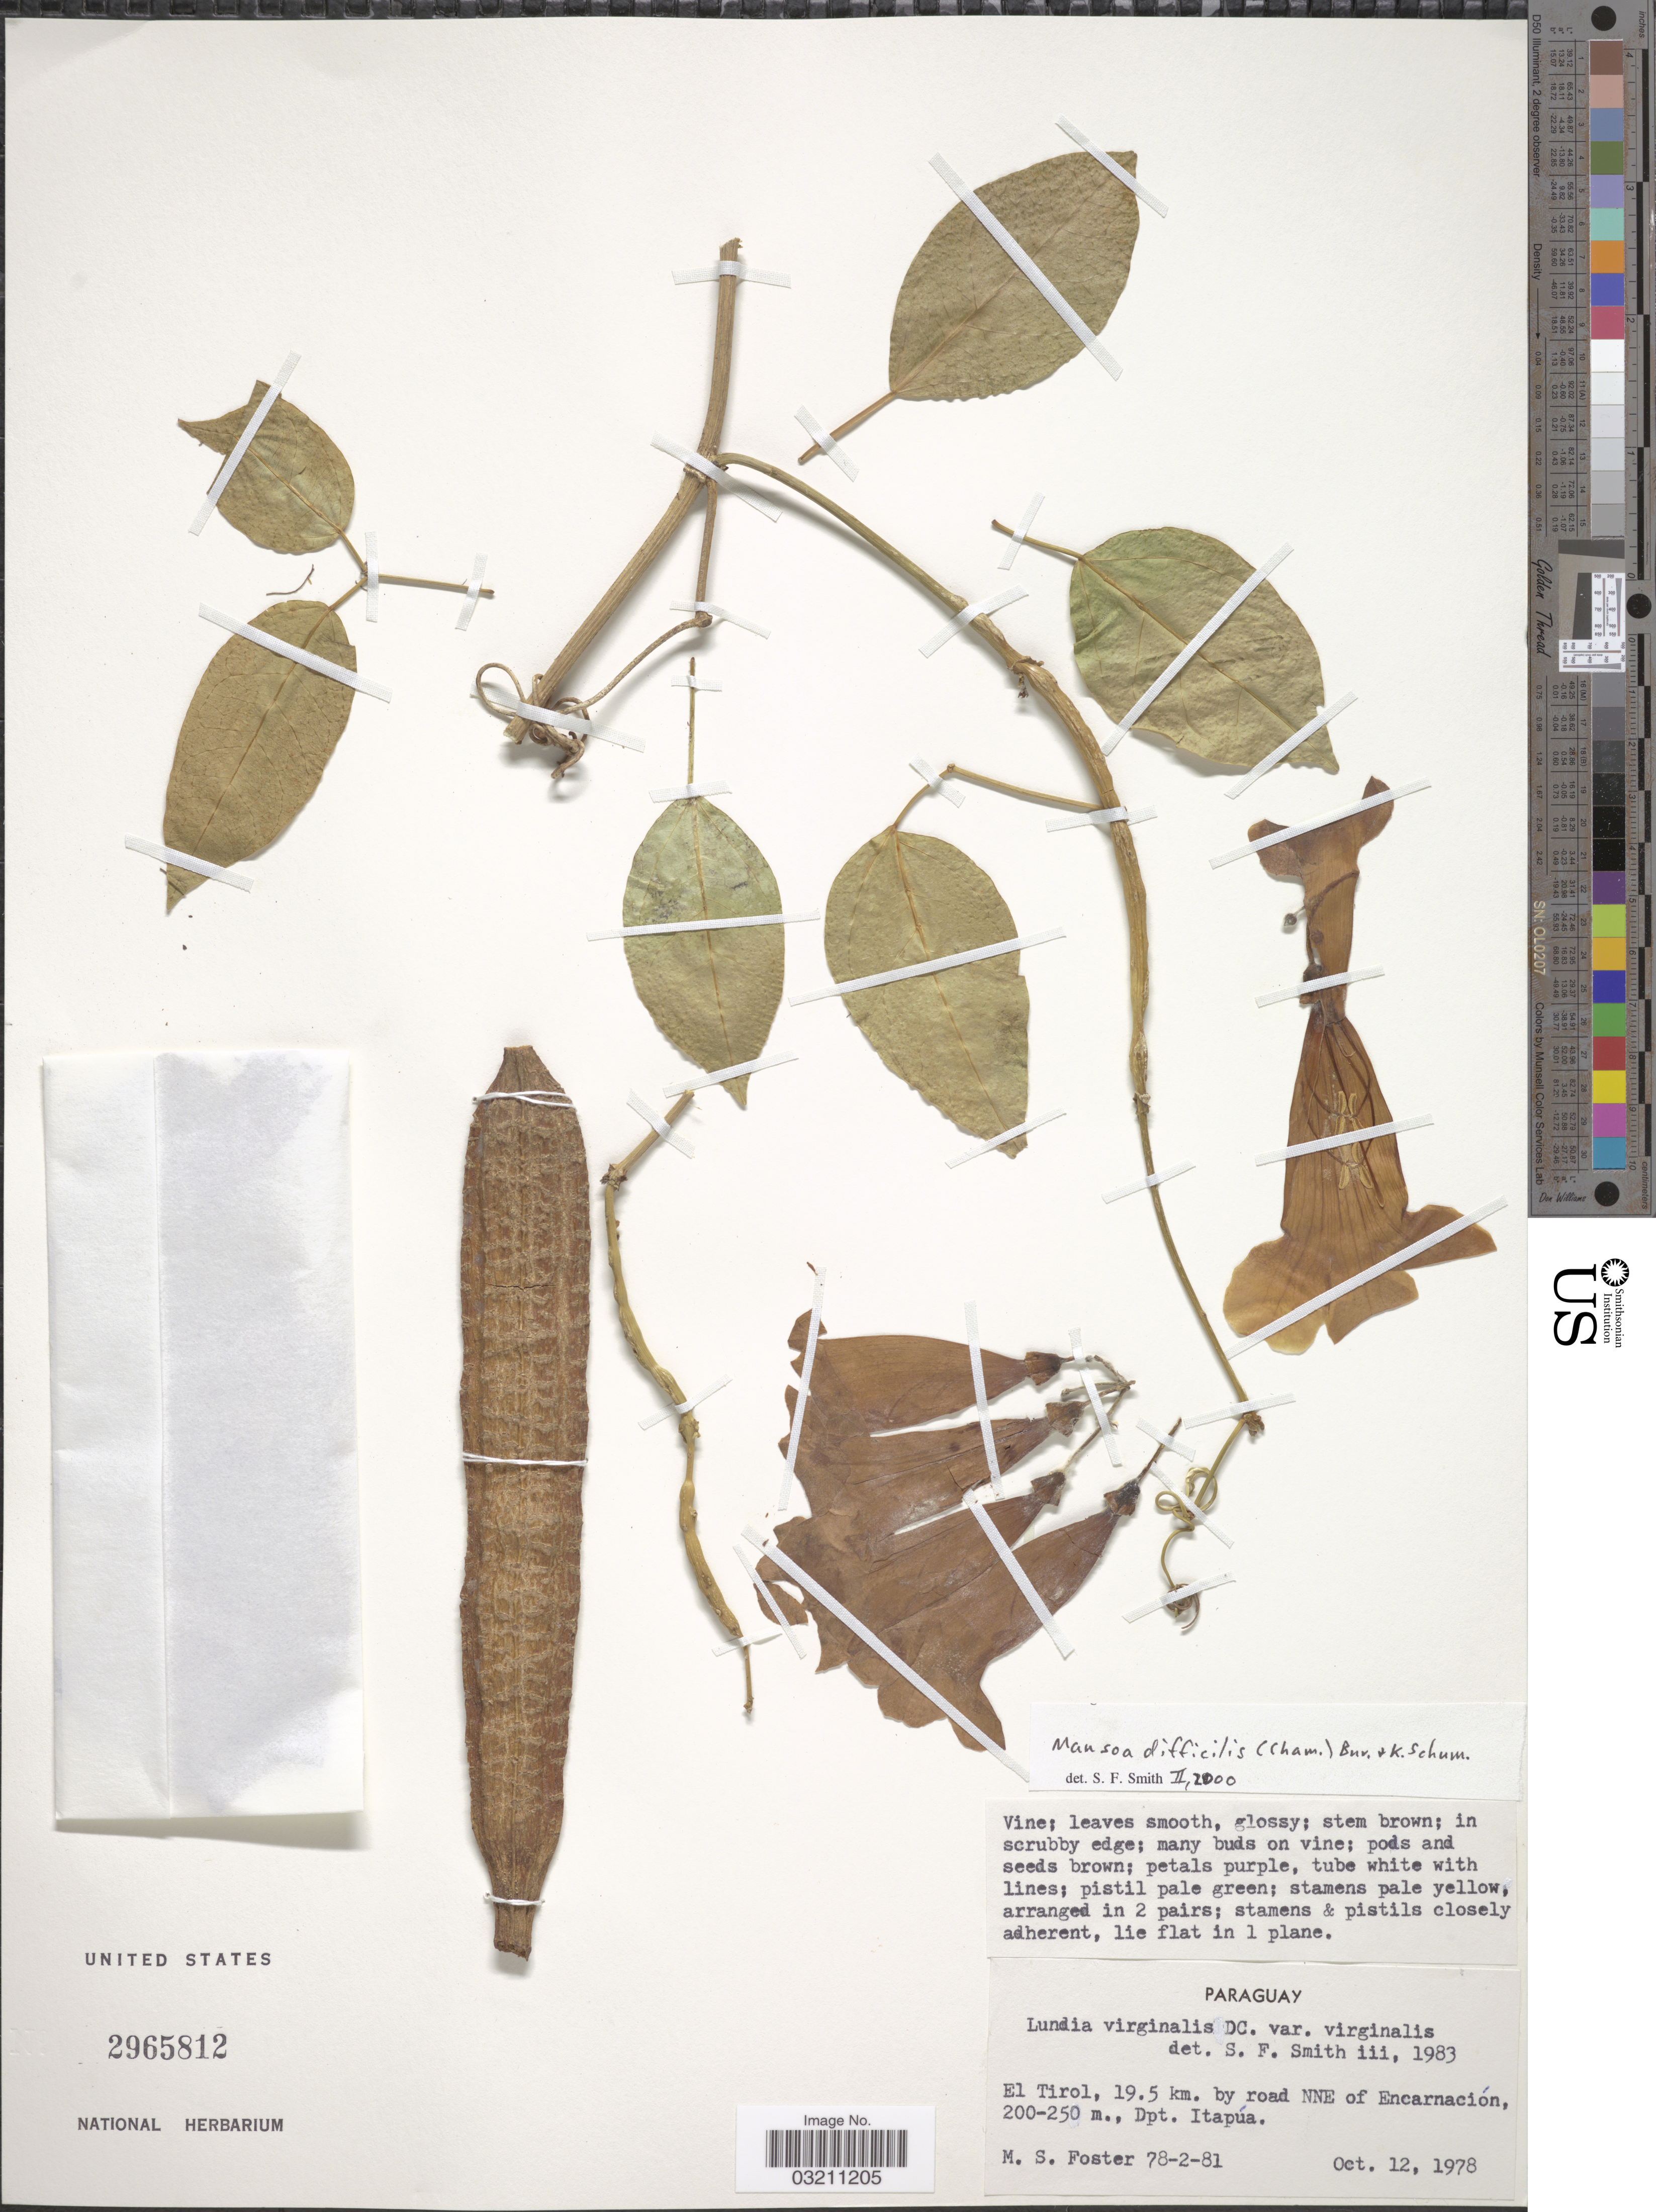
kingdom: Plantae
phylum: Tracheophyta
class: Magnoliopsida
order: Lamiales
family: Bignoniaceae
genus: Mansoa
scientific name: Mansoa difficilis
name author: (Cham.) Bureau & K. Schum.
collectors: M. Foster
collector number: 78-2-81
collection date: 1978-10-12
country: Paraguay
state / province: Itapua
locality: El Triol, 19.5 km by road NNE of Encarnación. Dpto. Itapúa.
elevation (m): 200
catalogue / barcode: US 2965812